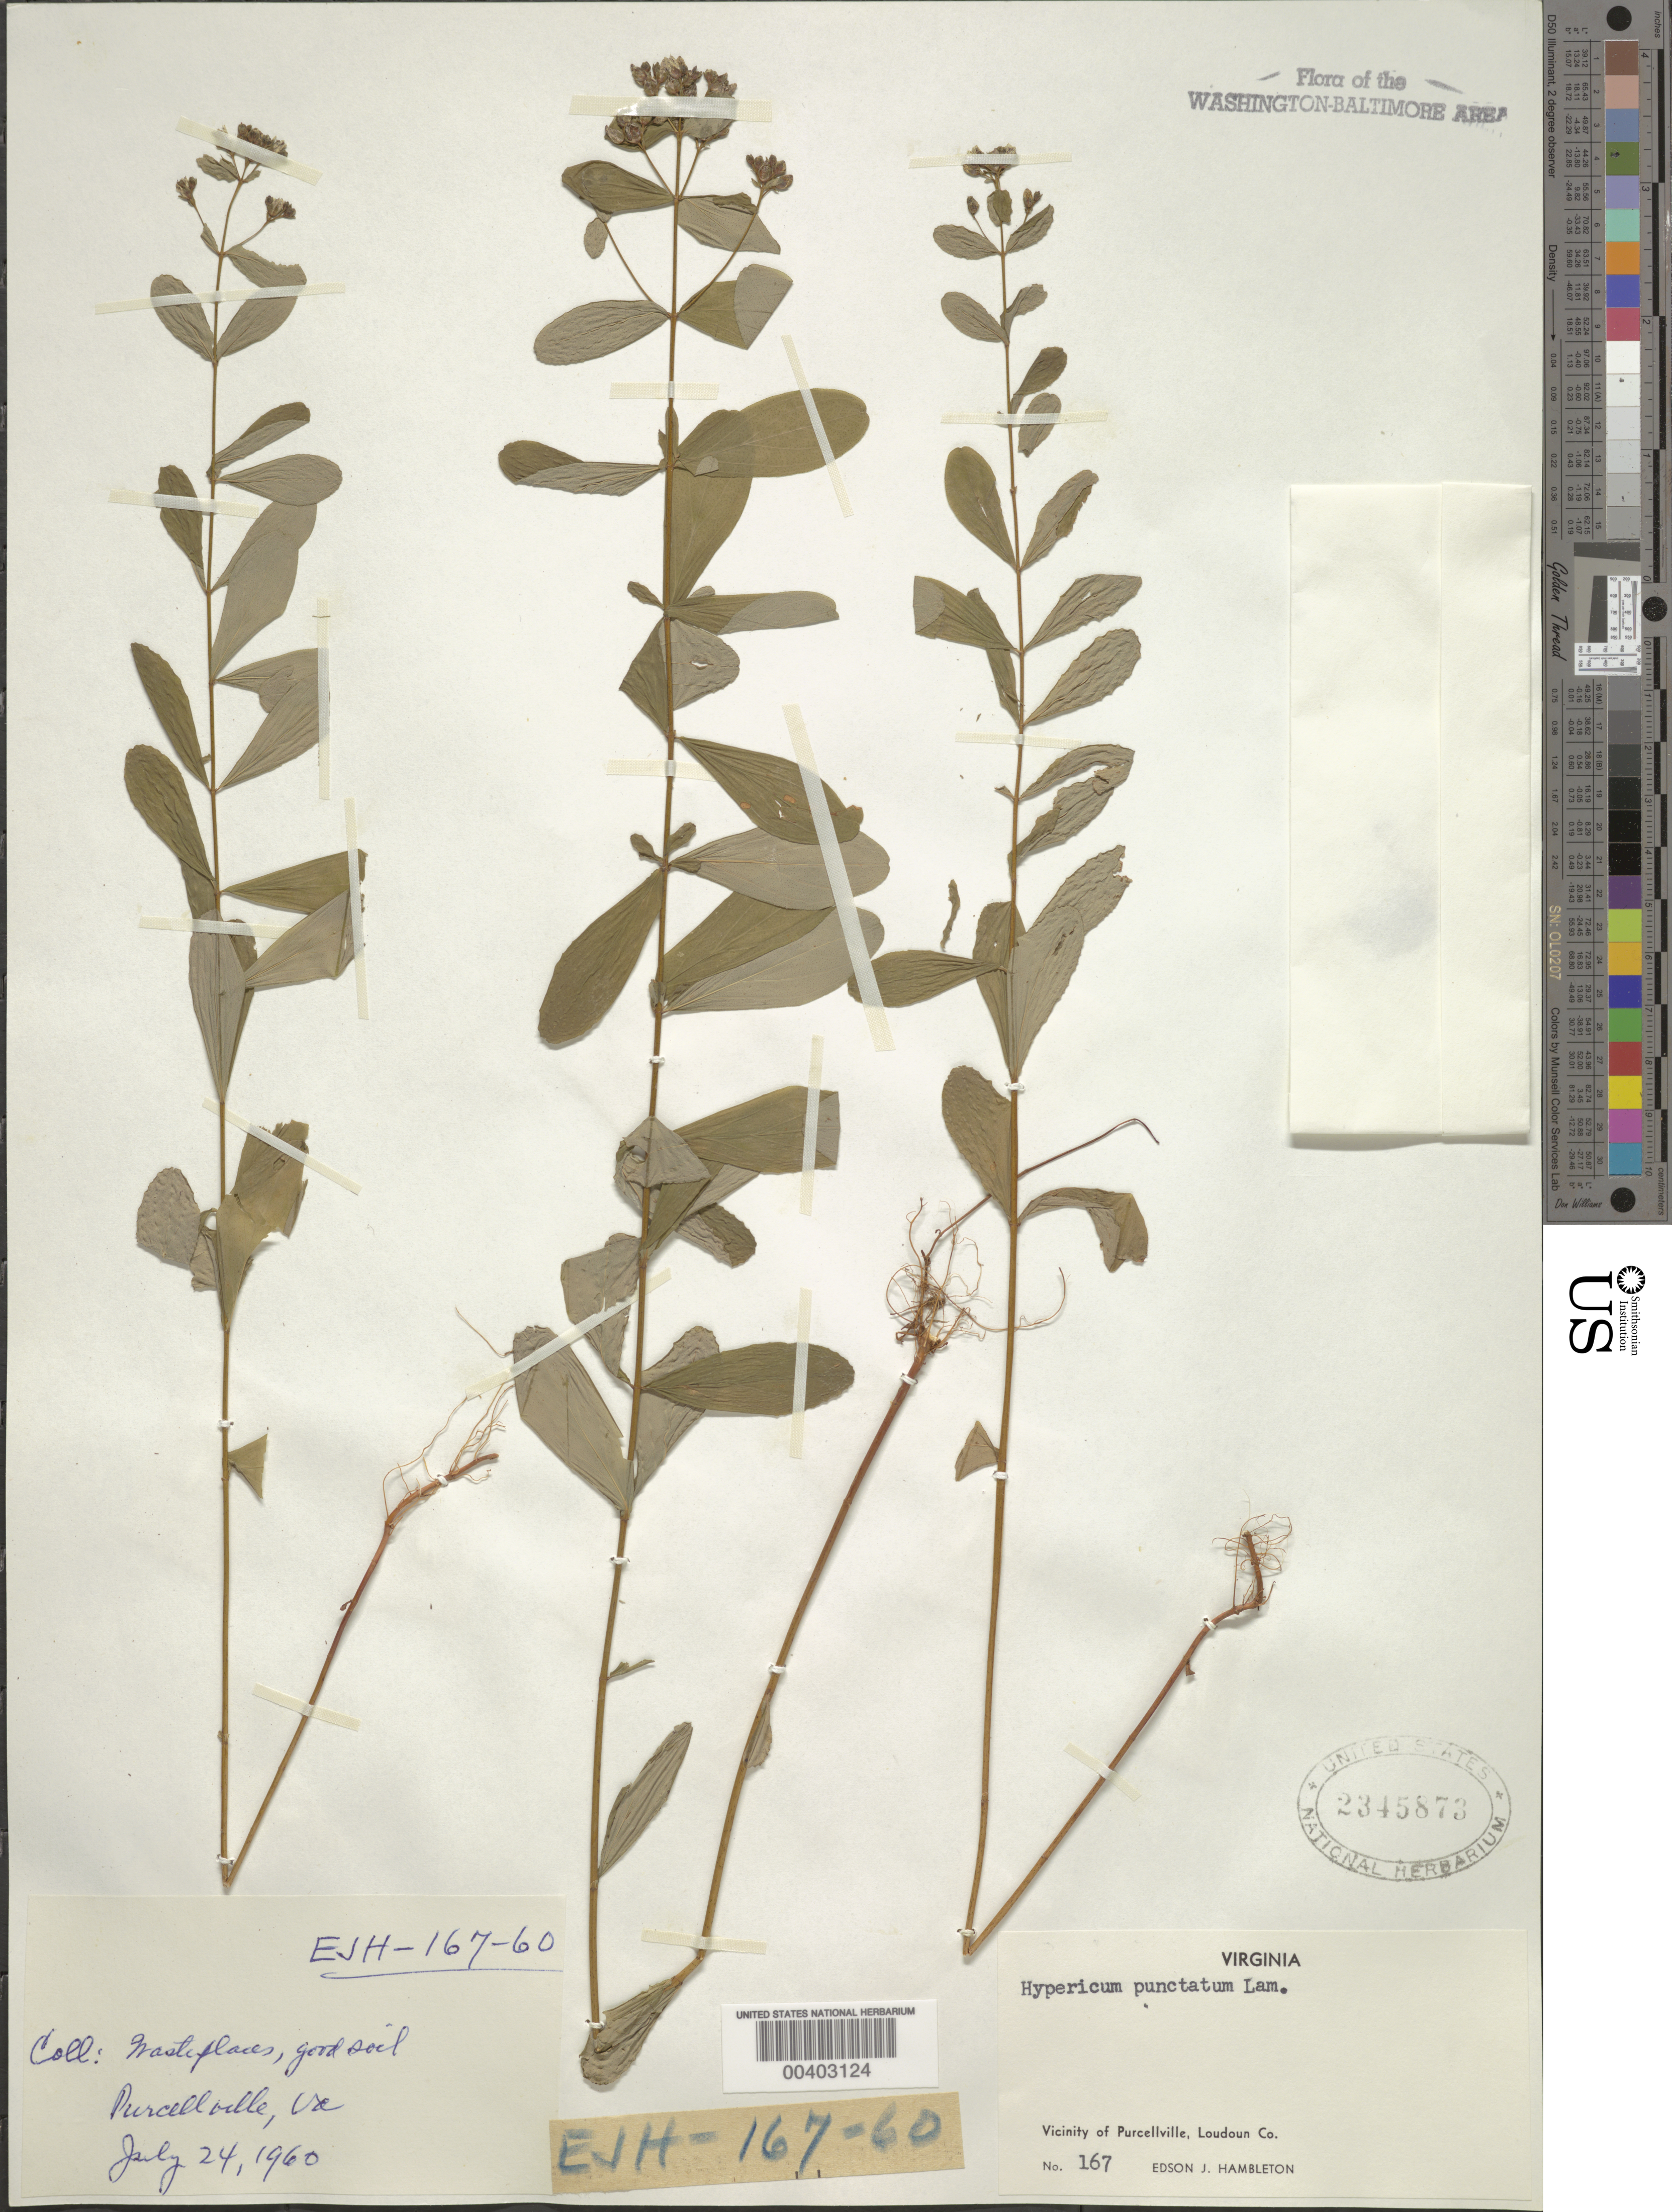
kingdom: Plantae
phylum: Tracheophyta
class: Magnoliopsida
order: Malpighiales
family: Hypericaceae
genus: Hypericum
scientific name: Hypericum punctatum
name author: Lam.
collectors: E. Hambleton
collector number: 167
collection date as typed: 24 Jul 1960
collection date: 1960-07-24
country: United States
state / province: Virginia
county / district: Loudoun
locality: Purcellville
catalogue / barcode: US 2345873